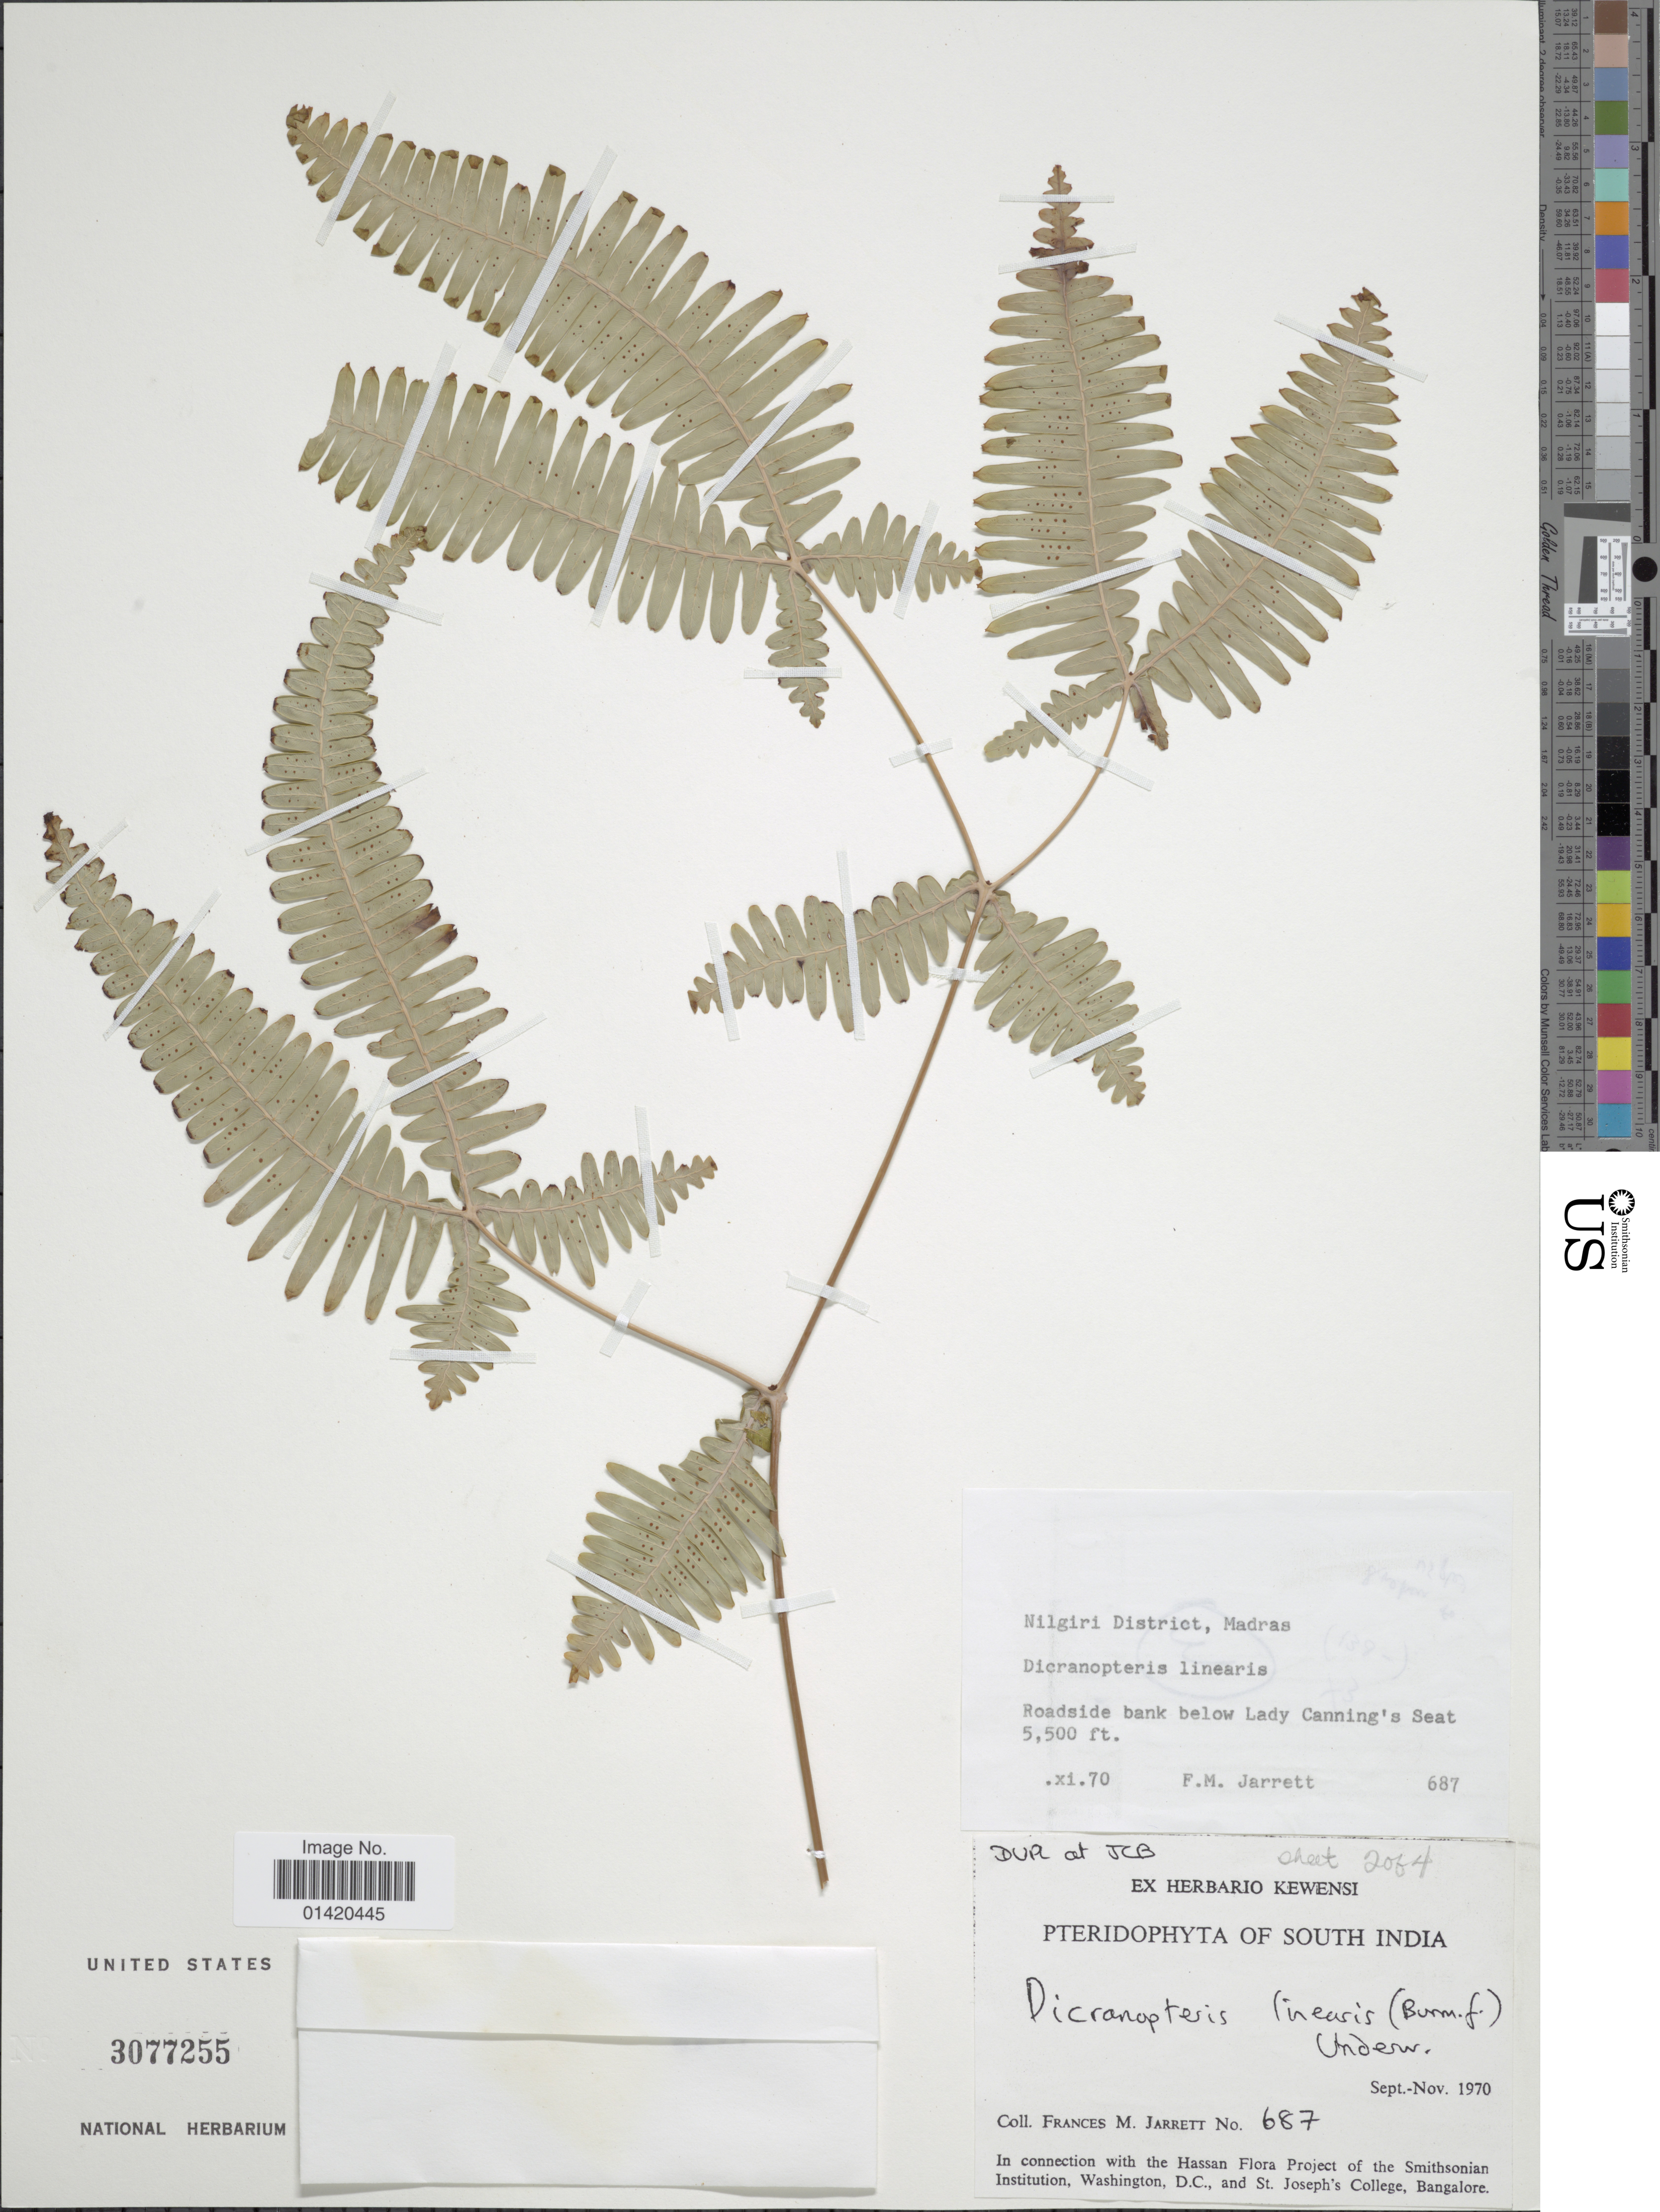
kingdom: Plantae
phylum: Tracheophyta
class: Polypodiopsida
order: Gleicheniales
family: Gleicheniaceae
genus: Dicranopteris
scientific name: Dicranopteris linearis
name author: (Burm. f.) Underw.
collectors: F. M. Jarrett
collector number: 687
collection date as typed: Transcribed d/m/y: /11/70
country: India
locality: Nilgiri District, Madras Roadside bank below Lady Canning's Seat, South India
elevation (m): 1676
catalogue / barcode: US 3077255